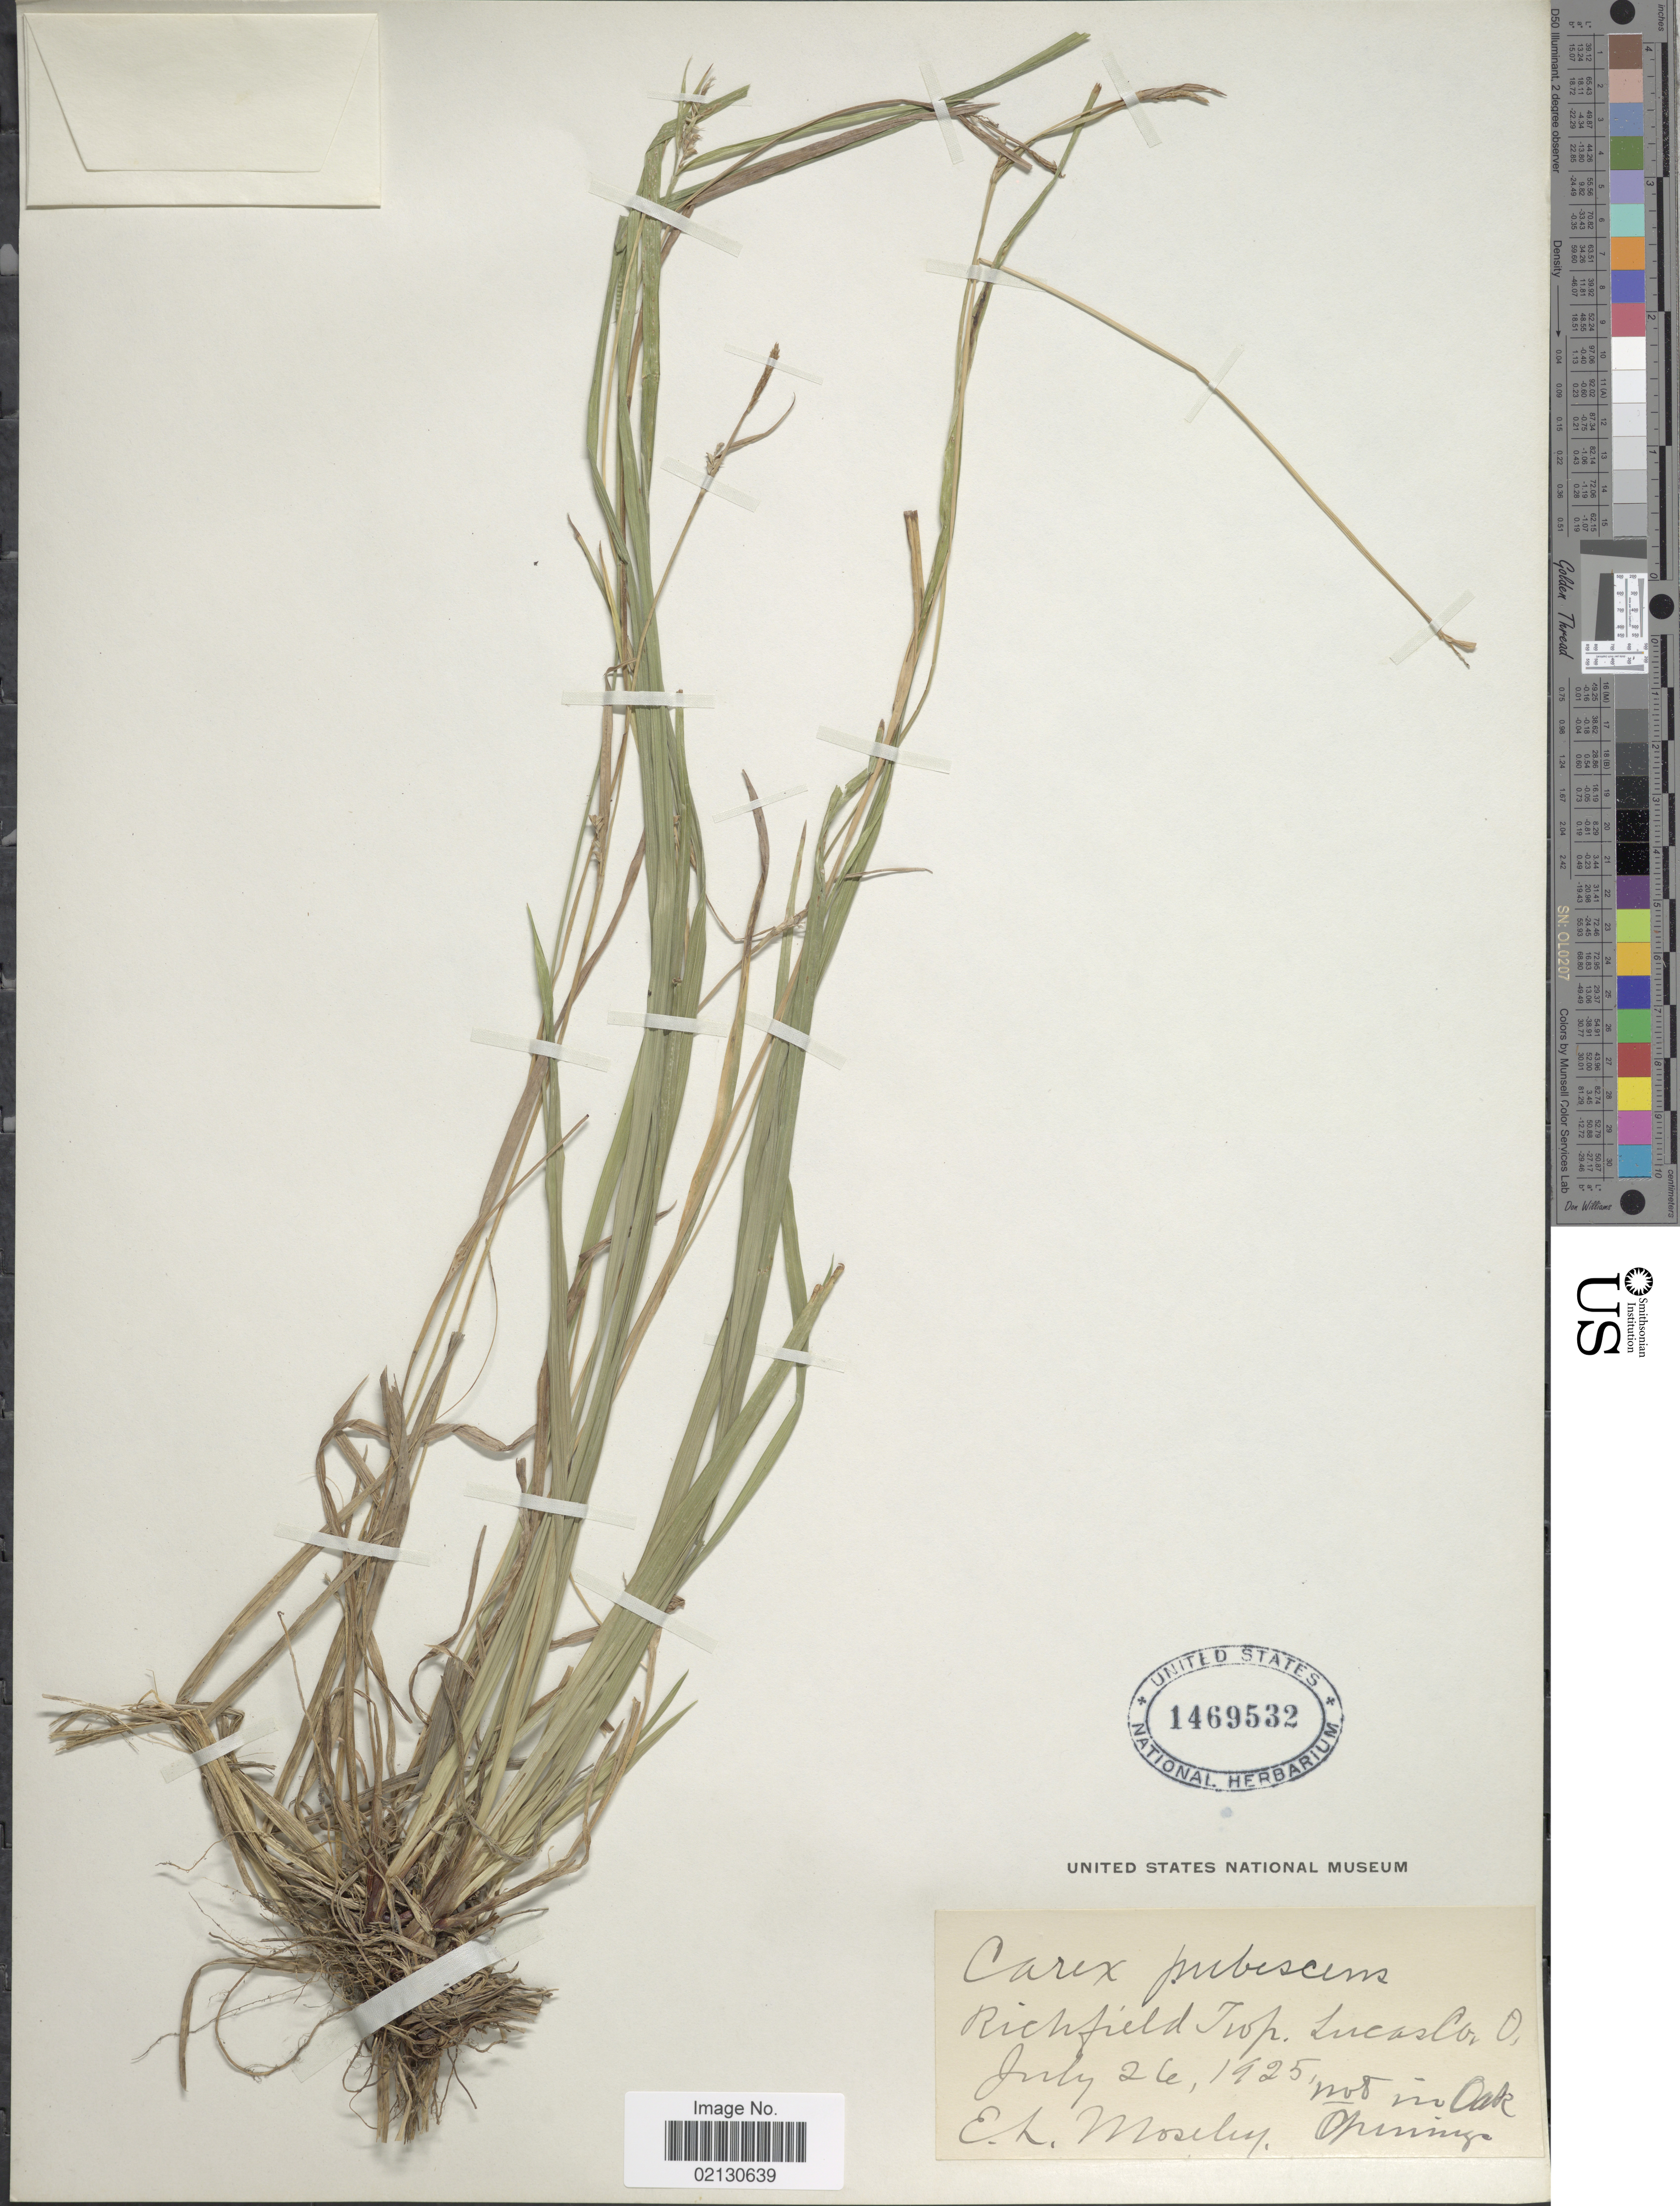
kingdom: Plantae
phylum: Tracheophyta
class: Liliopsida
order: Poales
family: Cyperaceae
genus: Carex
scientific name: Carex hirtifolia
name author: Mack.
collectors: E. Moseley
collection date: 1925-07-26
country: United States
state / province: Ohio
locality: Richfield Trop. Lucas Co.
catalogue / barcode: US 1469532